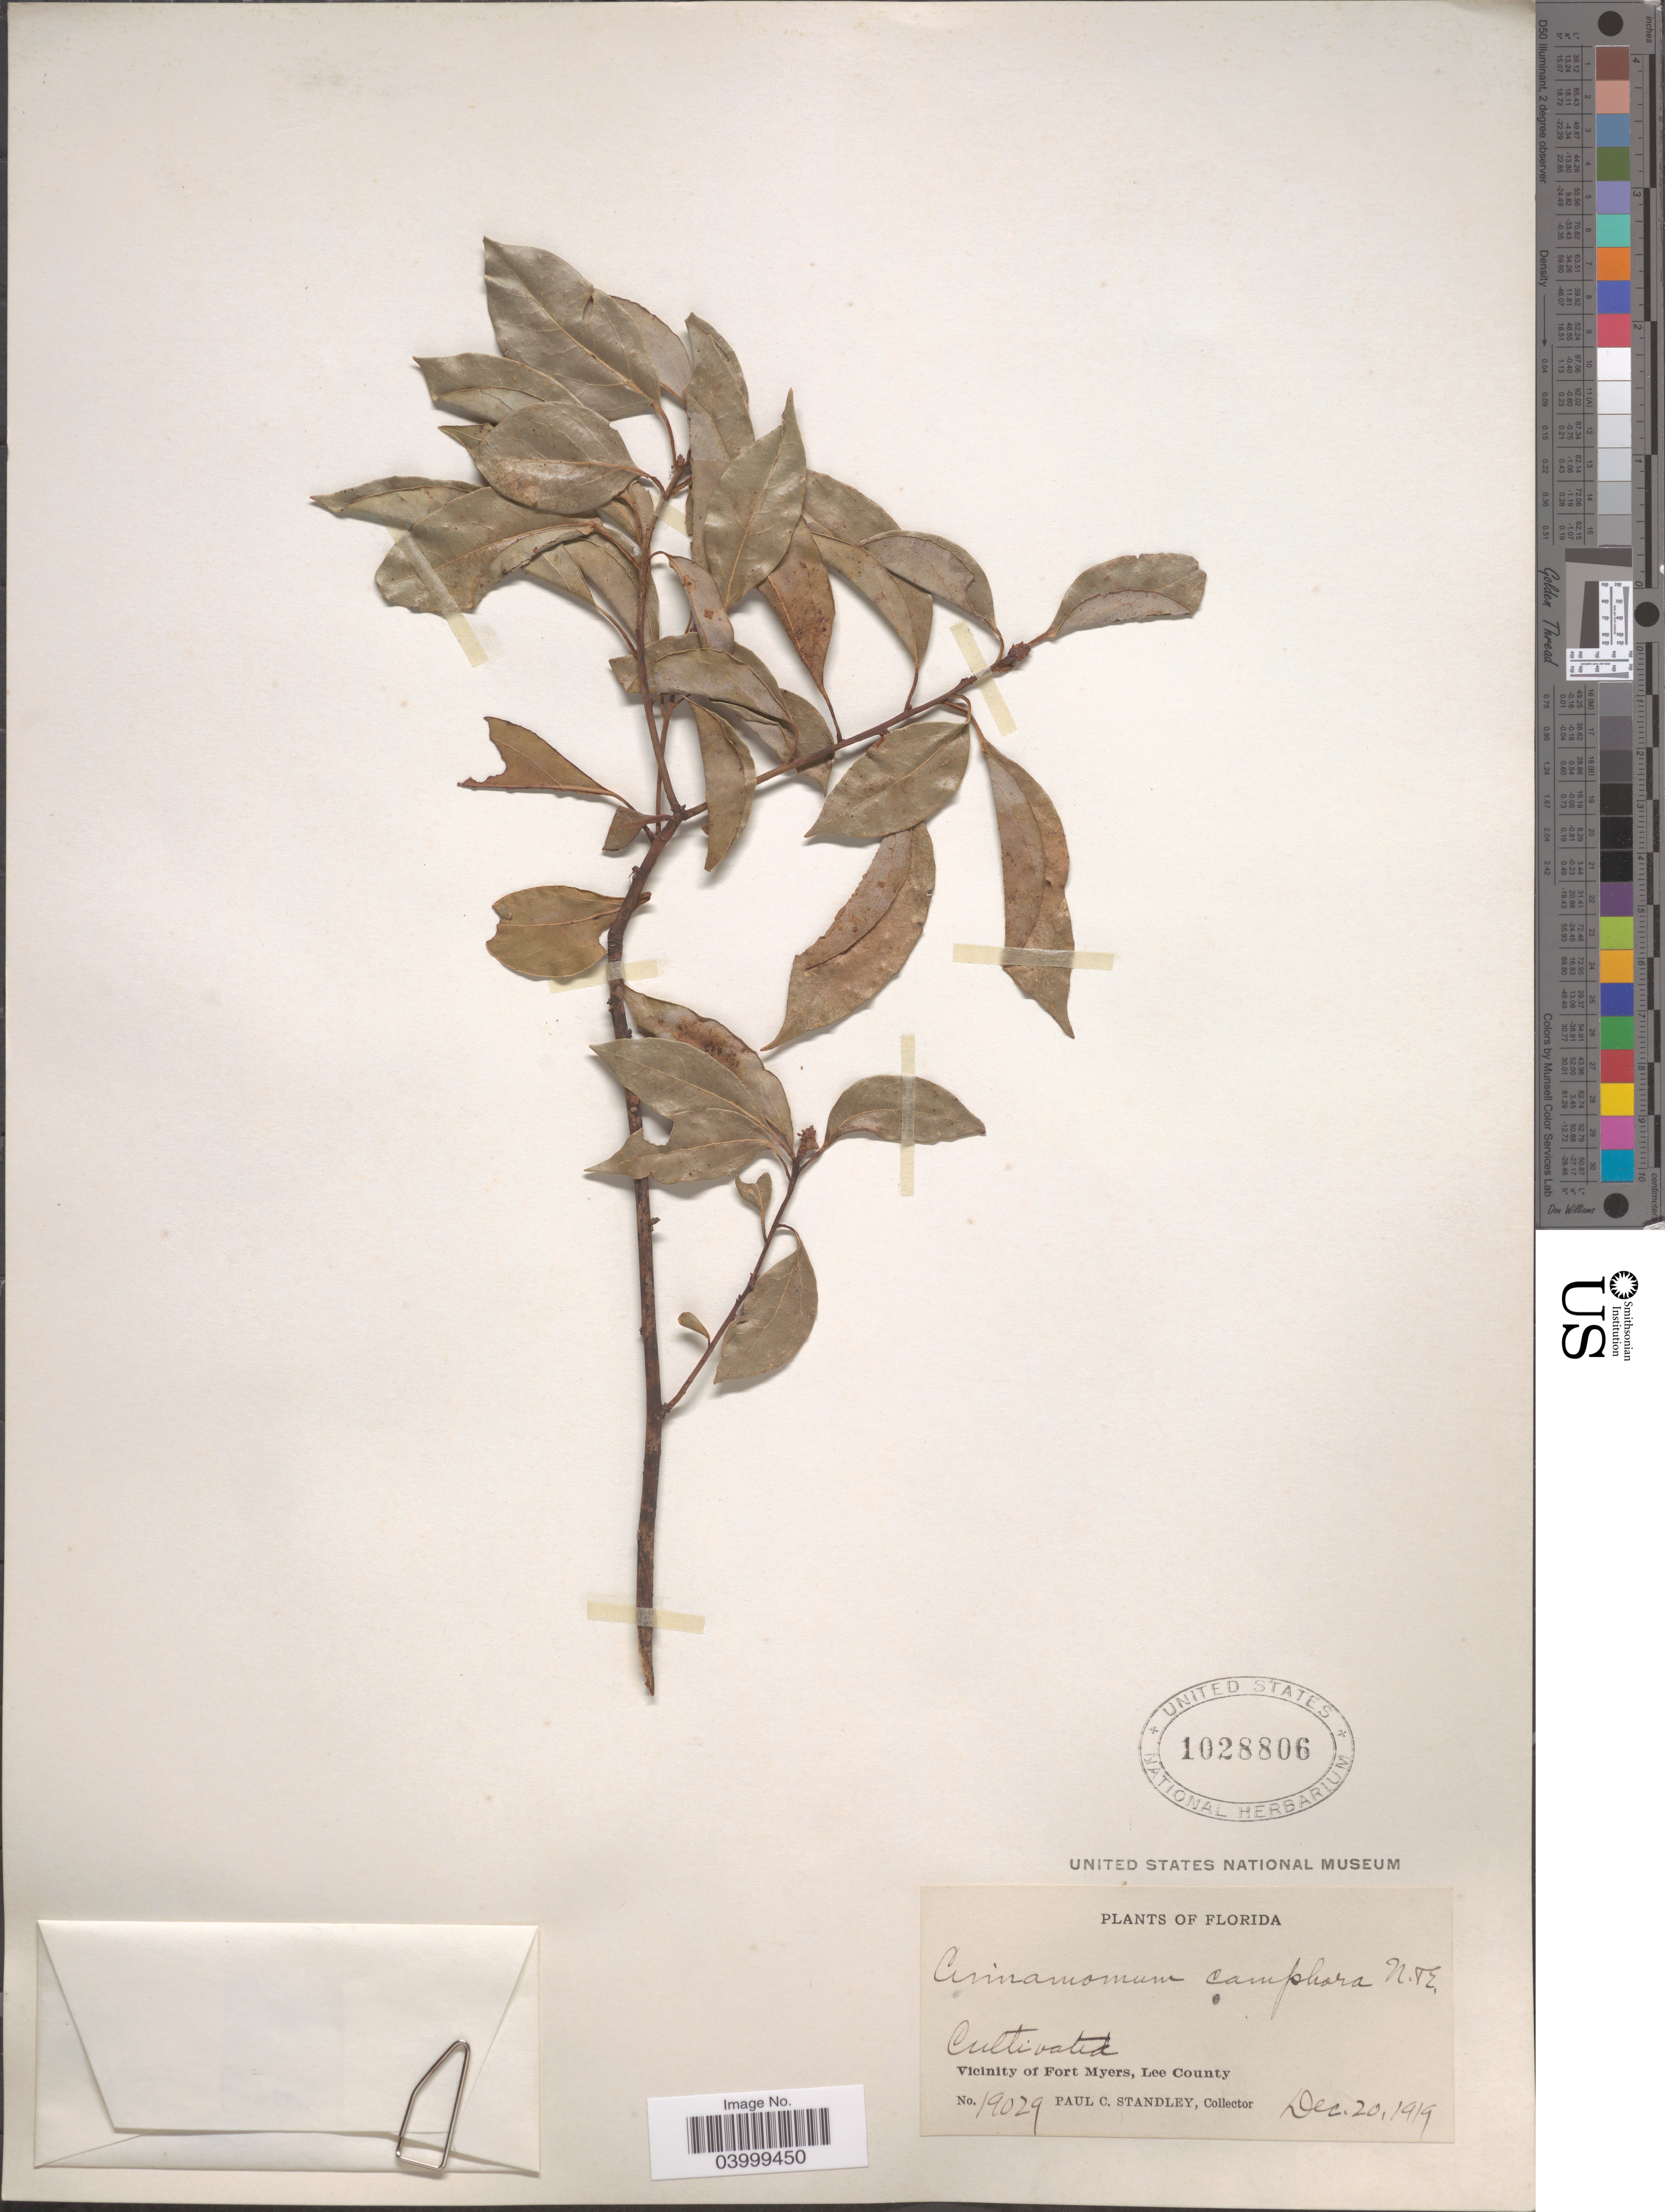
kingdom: Plantae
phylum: Tracheophyta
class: Magnoliopsida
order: Laurales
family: Lauraceae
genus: Cinnamomum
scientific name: Cinnamomum camphora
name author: (L.) J. Presl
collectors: P. C. Standley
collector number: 19029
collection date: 1919-12-20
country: United States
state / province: Florida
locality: Vicinity of Fort Myers, Lee County.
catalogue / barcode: US 1028806